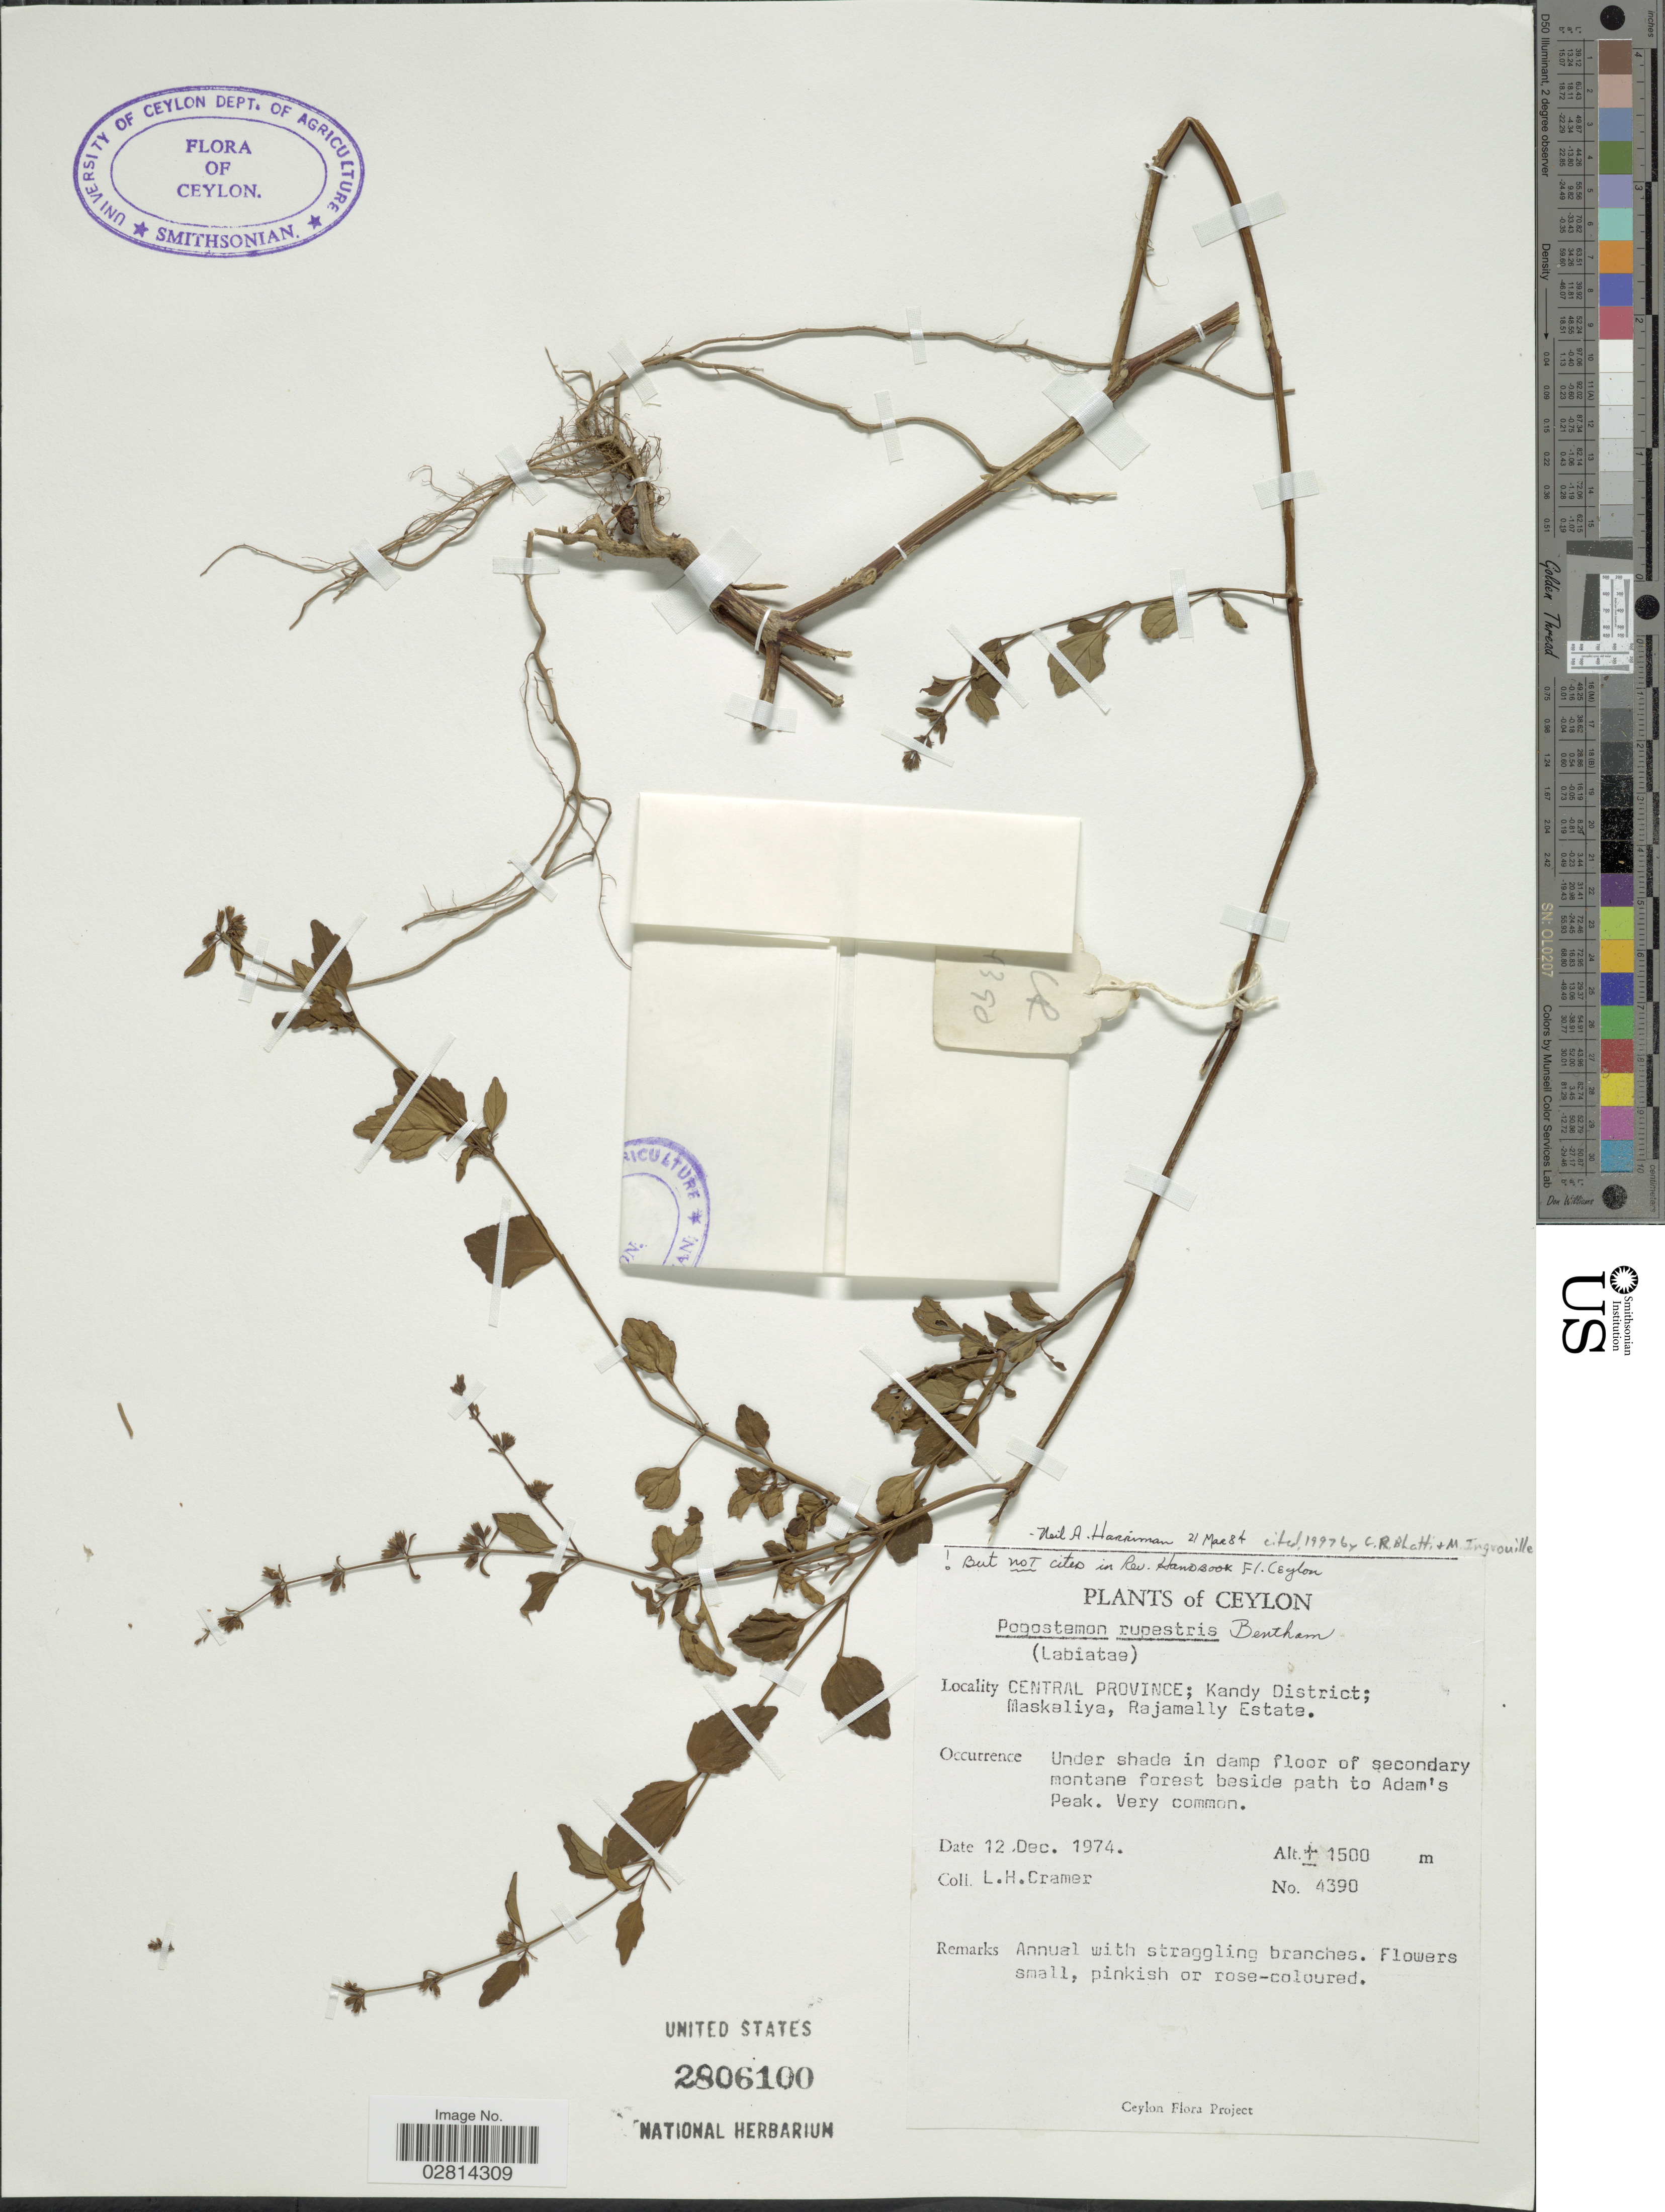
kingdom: Plantae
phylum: Tracheophyta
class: Magnoliopsida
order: Lamiales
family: Lamiaceae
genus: Pogostemon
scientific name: Pogostemon rupestris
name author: Benth.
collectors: L. H. Cramer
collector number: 4390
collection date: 1974-12-12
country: Sri Lanka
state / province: Central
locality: Ceylon. Kandy District; Maskaliya, Rajamally Estate.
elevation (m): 1500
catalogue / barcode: US 2806100